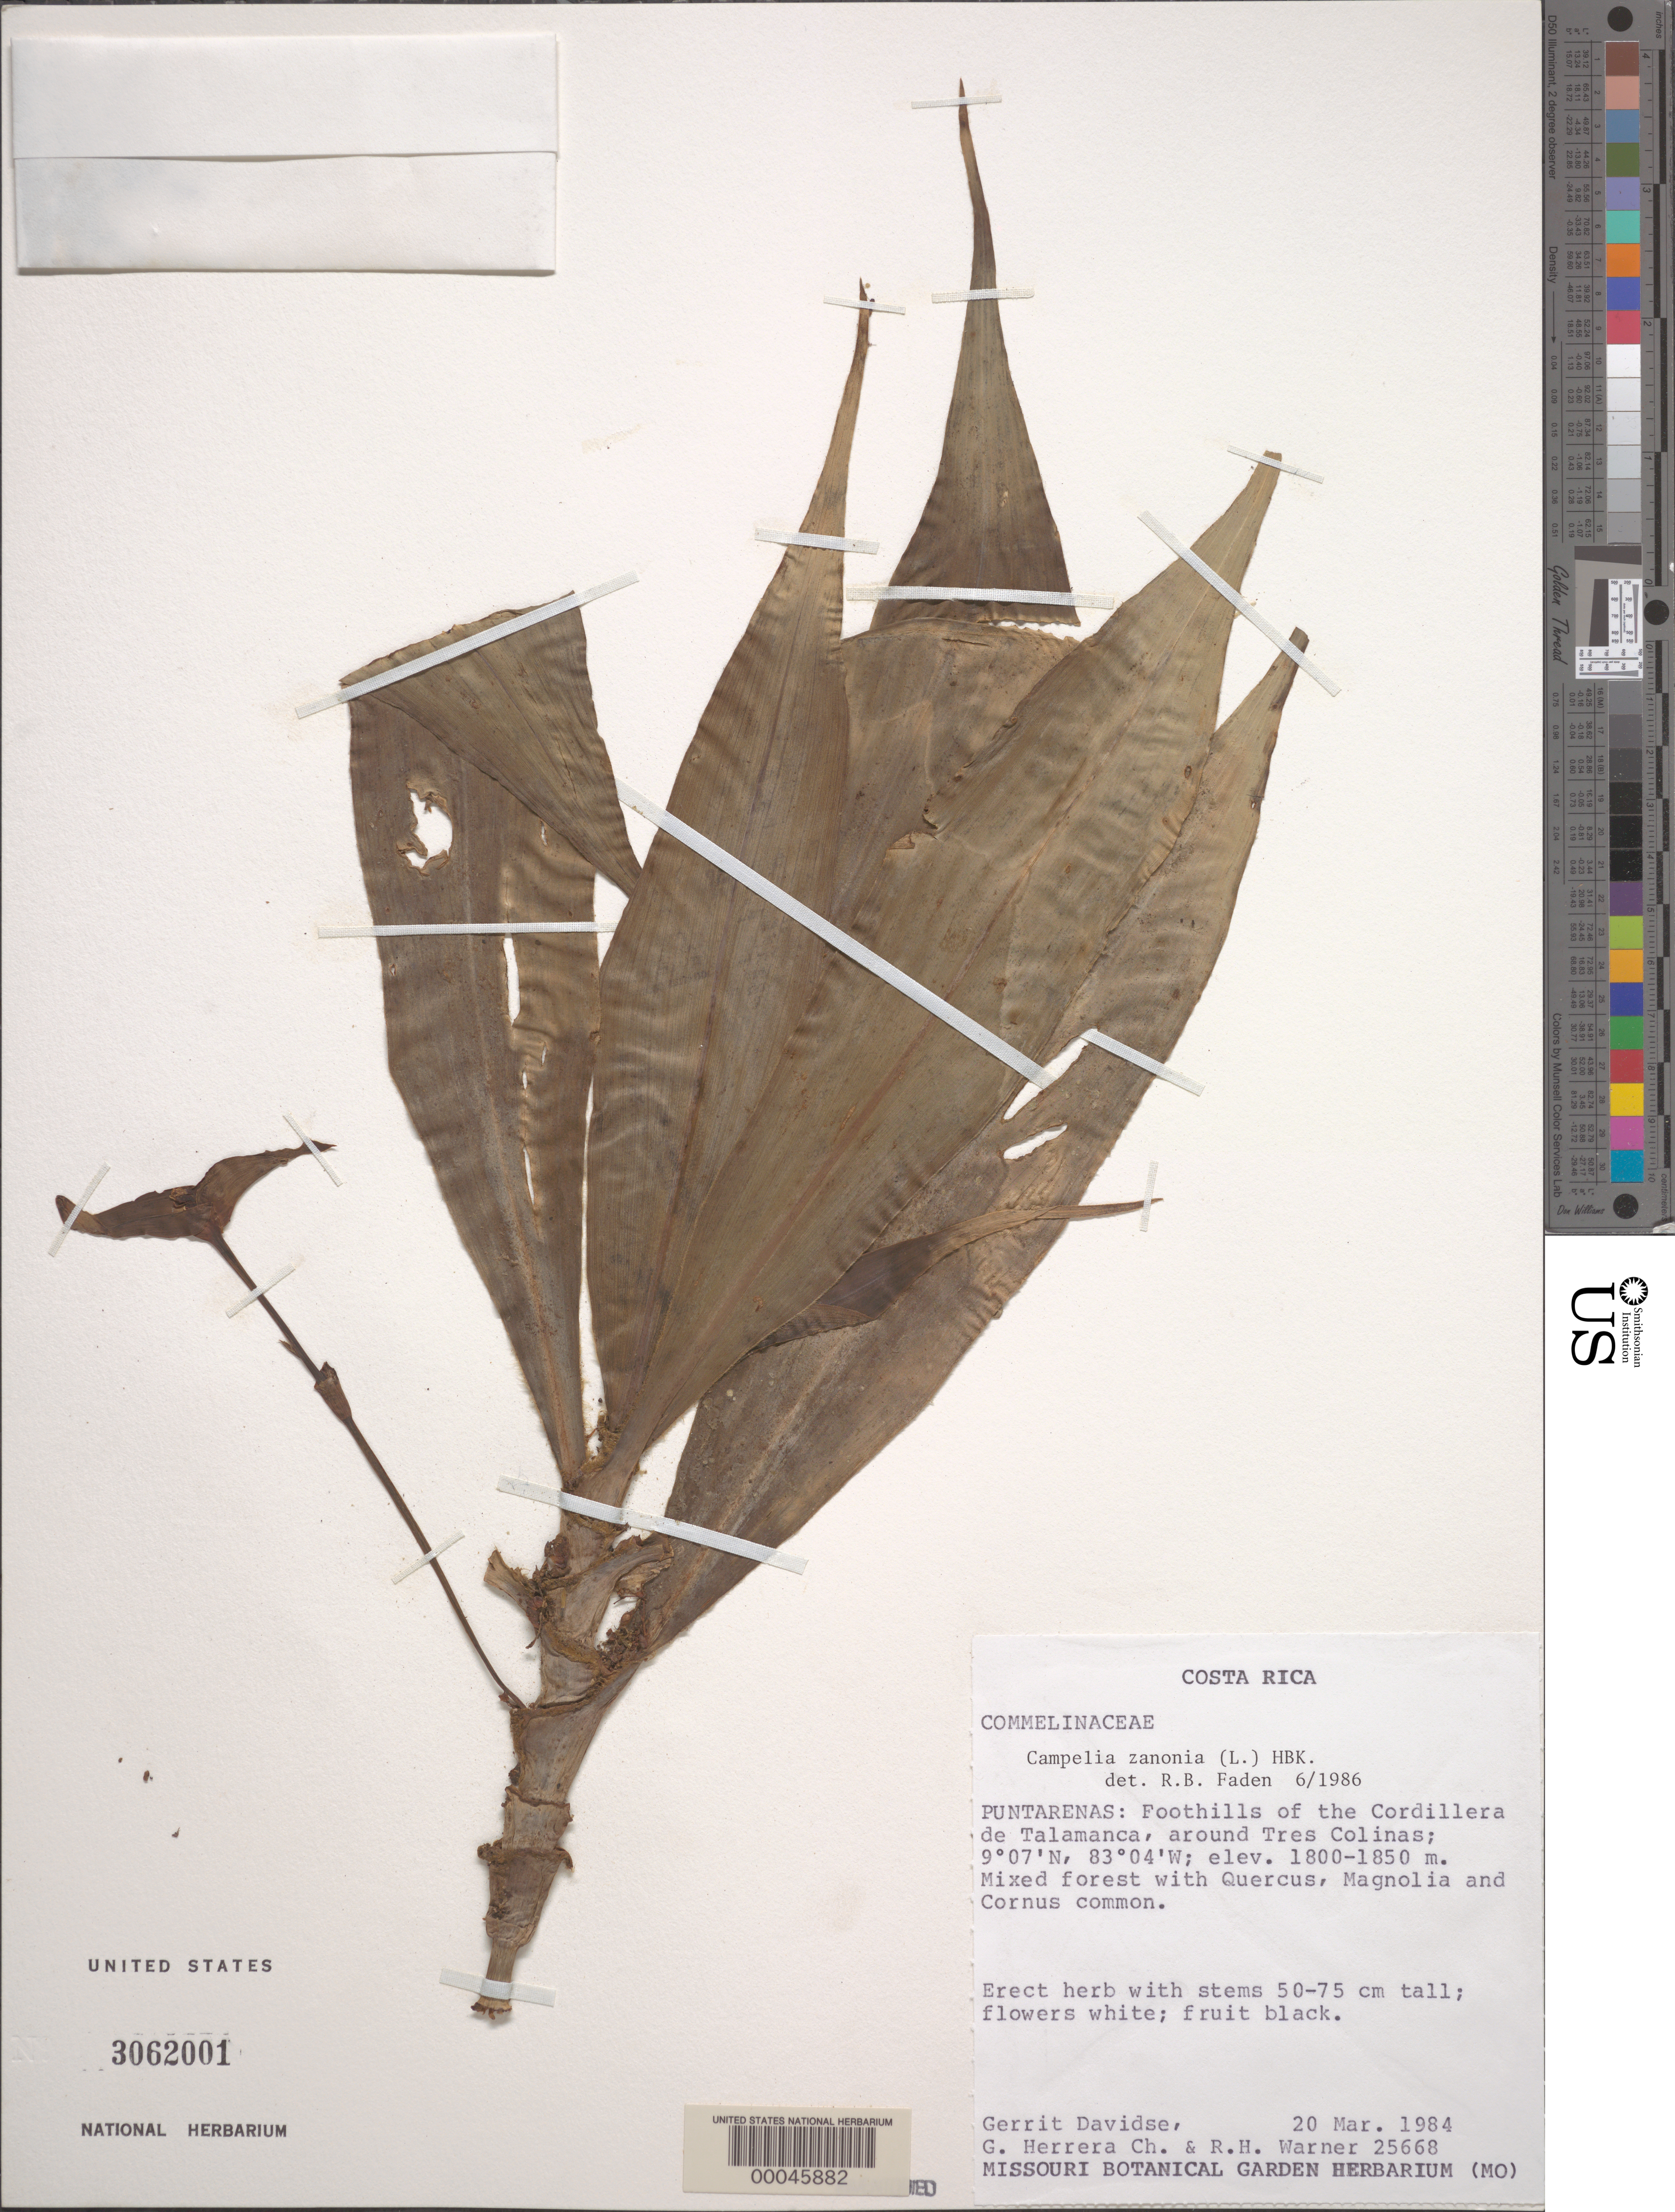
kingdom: Plantae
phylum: Tracheophyta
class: Liliopsida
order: Commelinales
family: Commelinaceae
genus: Tradescantia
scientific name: Tradescantia zanonia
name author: (L.) Sw.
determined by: Faden, Robert B., (US), Smithsonian Institution - National Museum of Natural History (UNITED STATES)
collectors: G. Davidse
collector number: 25668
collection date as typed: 20 Mar 1984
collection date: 1984-03-20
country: Costa Rica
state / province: Puntarenas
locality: Cordillera de talamanca, enar tres colinas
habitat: Mixed forest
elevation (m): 1800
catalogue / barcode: US 3062001